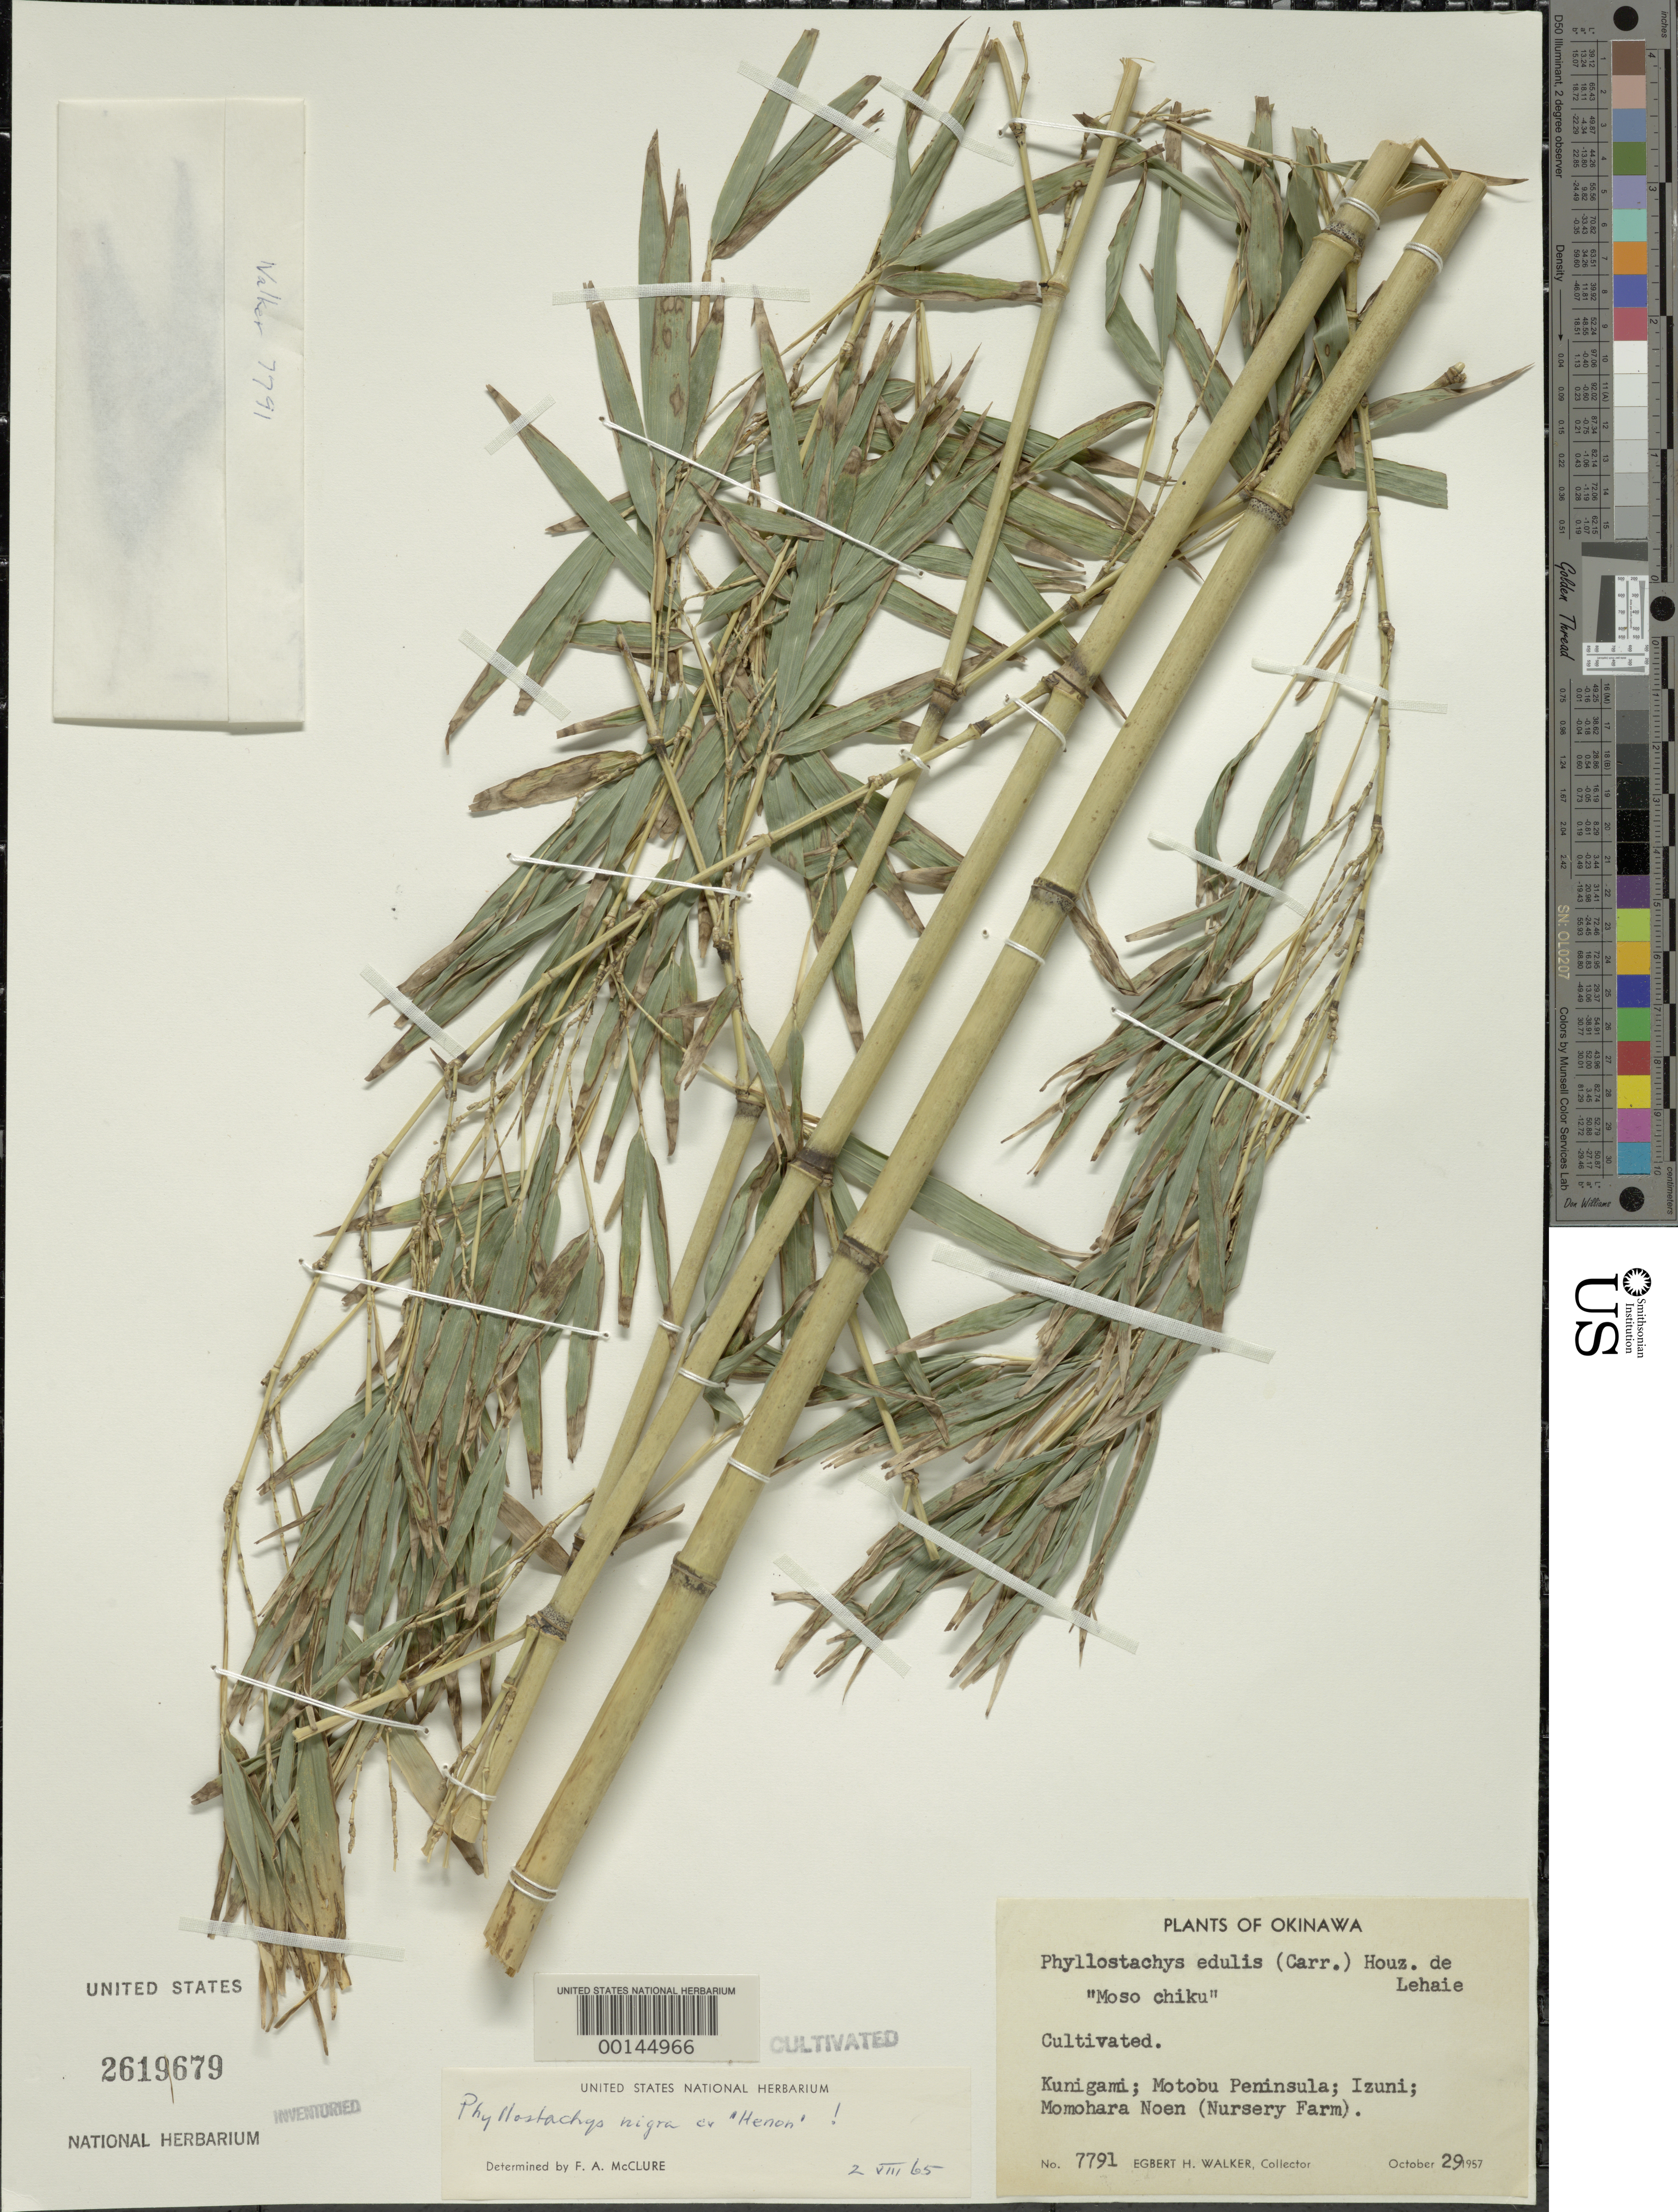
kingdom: Plantae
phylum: Tracheophyta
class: Liliopsida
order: Poales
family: Poaceae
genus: Phyllostachys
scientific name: Phyllostachys nigra var. henonis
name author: (Mitford) Stapf ex Rendle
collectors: E. H. Walker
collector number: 7791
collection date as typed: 29 Oct 1957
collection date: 1957-10-29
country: Japan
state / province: Okinawa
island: Okinawa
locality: Kunigami, motobu, izuni [OKINAWA IS.]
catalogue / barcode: US 2619679